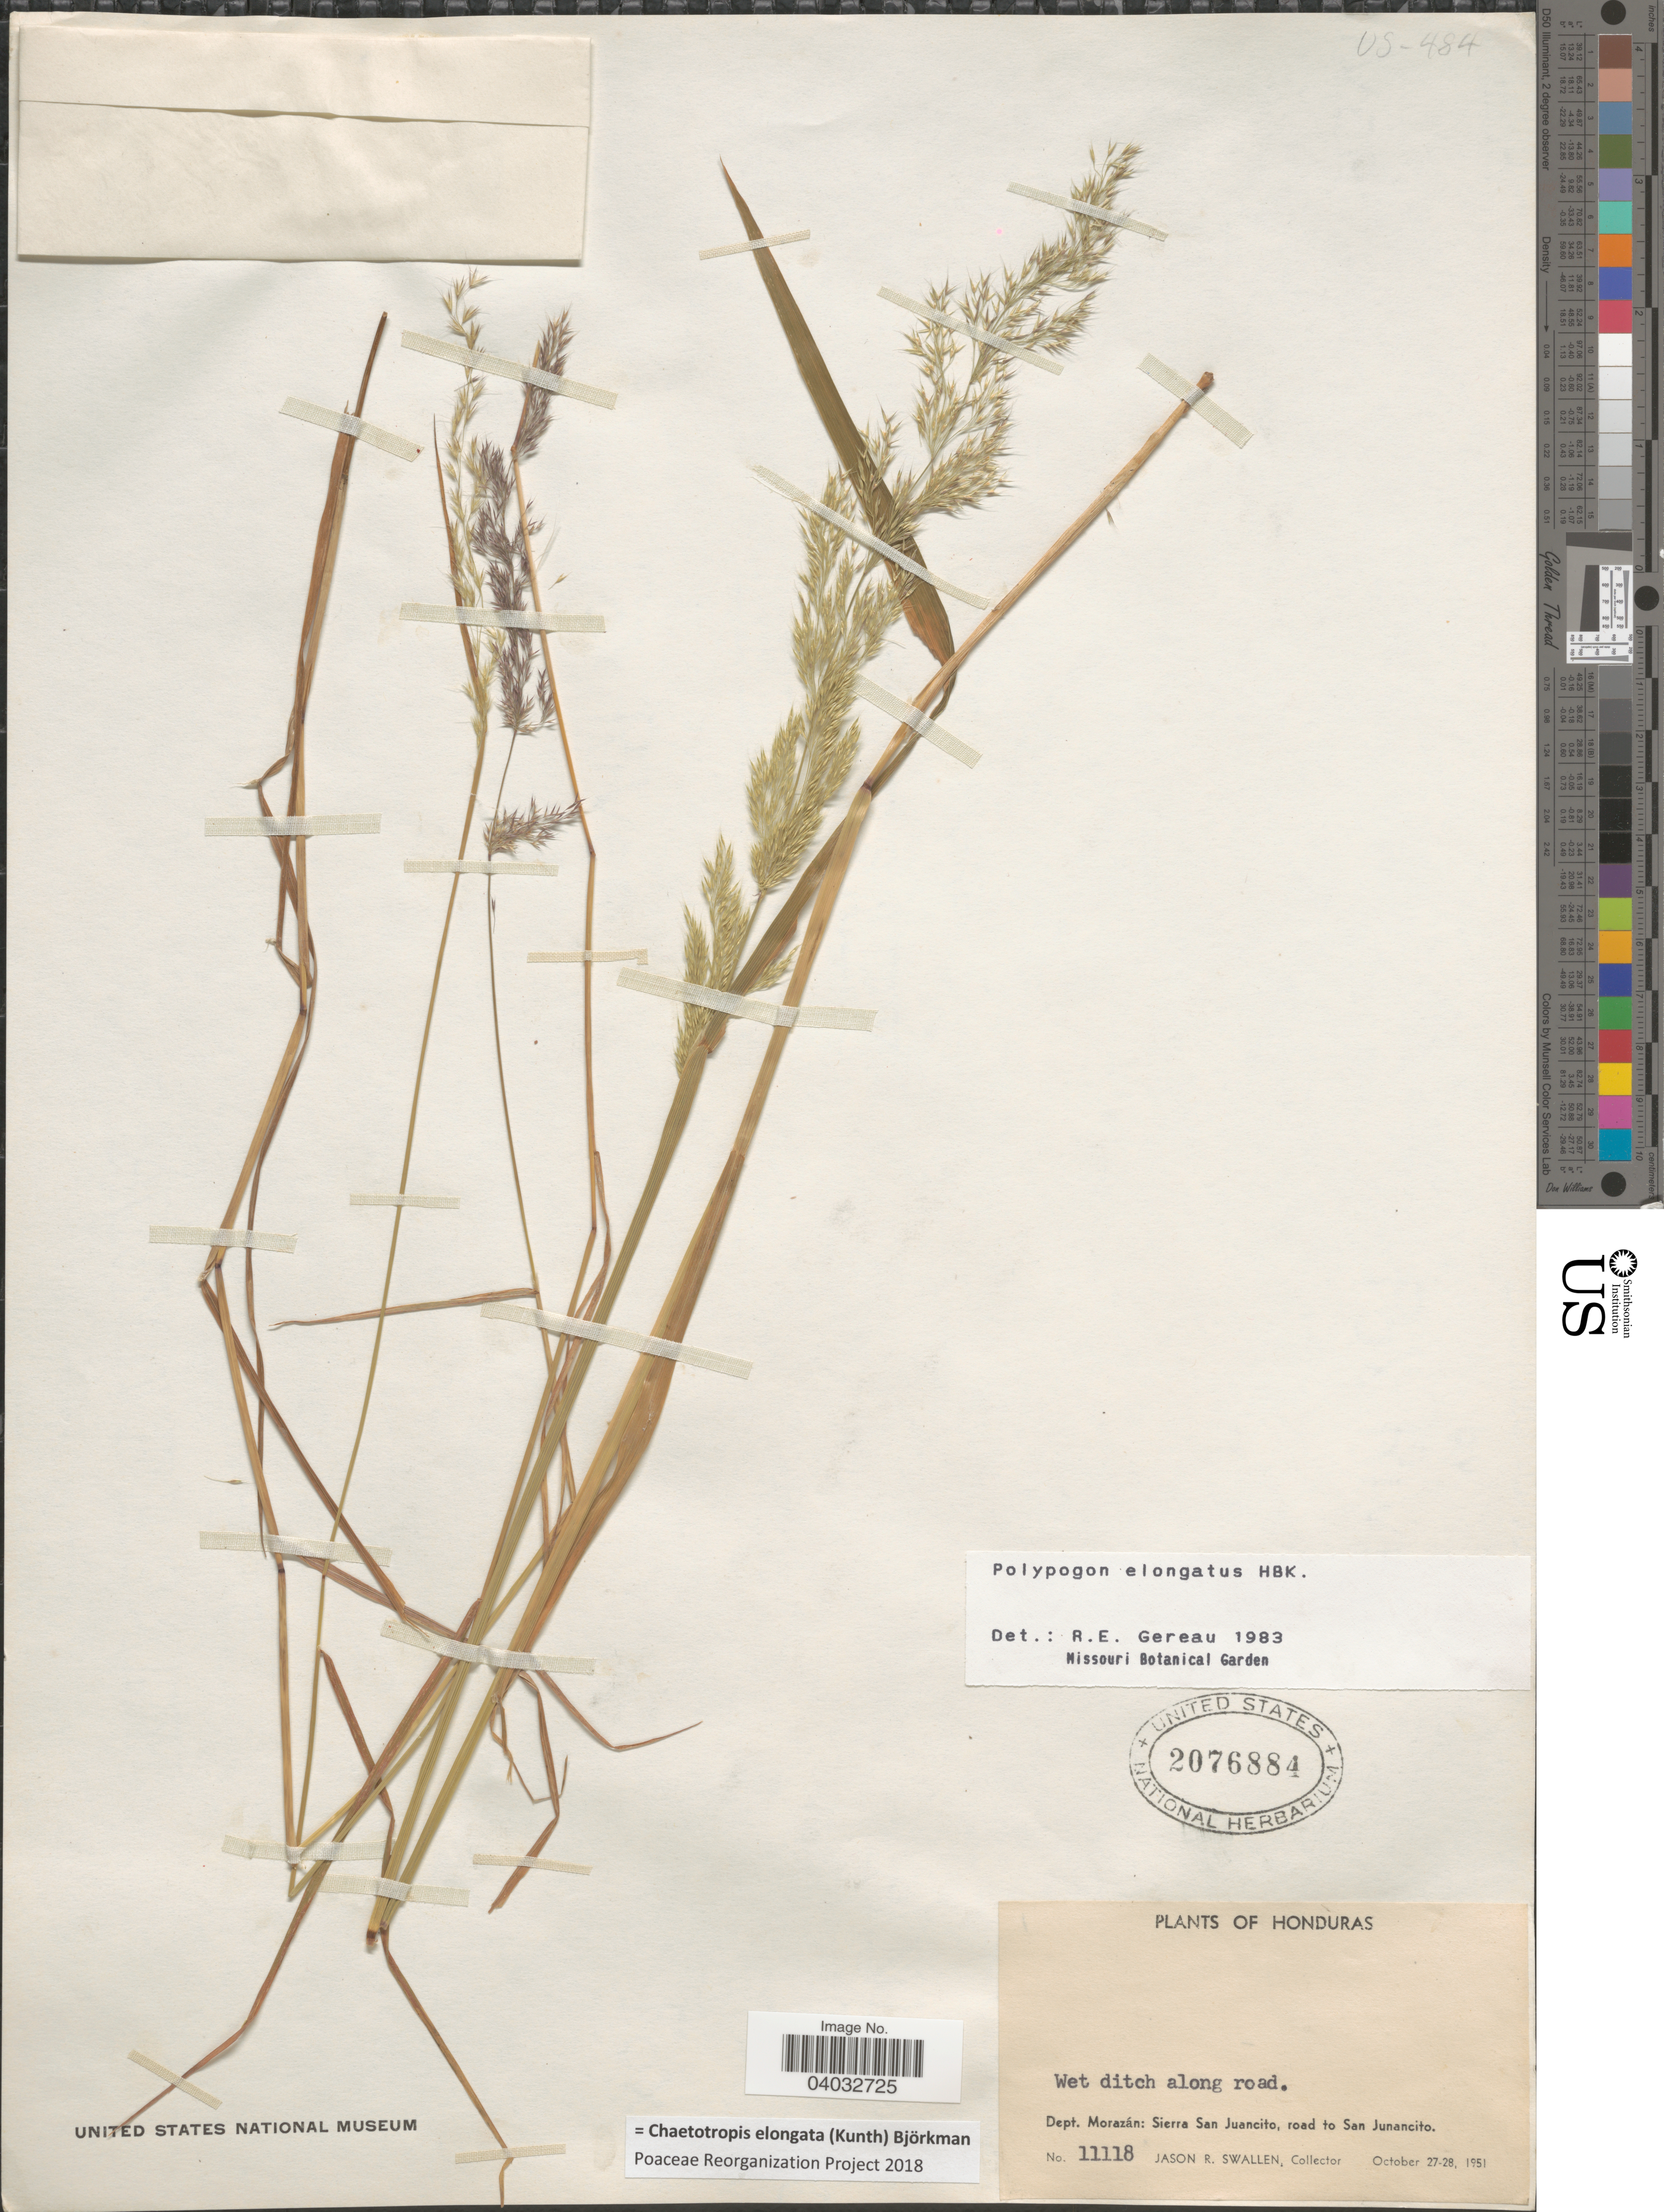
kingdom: Plantae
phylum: Tracheophyta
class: Liliopsida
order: Poales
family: Poaceae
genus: Chaetotropis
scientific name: Chaetotropis elongata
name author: (Kunth) Björkman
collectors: J. R. Swallen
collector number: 11118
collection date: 1951-10-27/1951-10-28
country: Honduras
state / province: Fco. Morazán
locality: Dept. Morazán: Sierra San Juancito, road to San Junancito.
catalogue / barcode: US 2076884